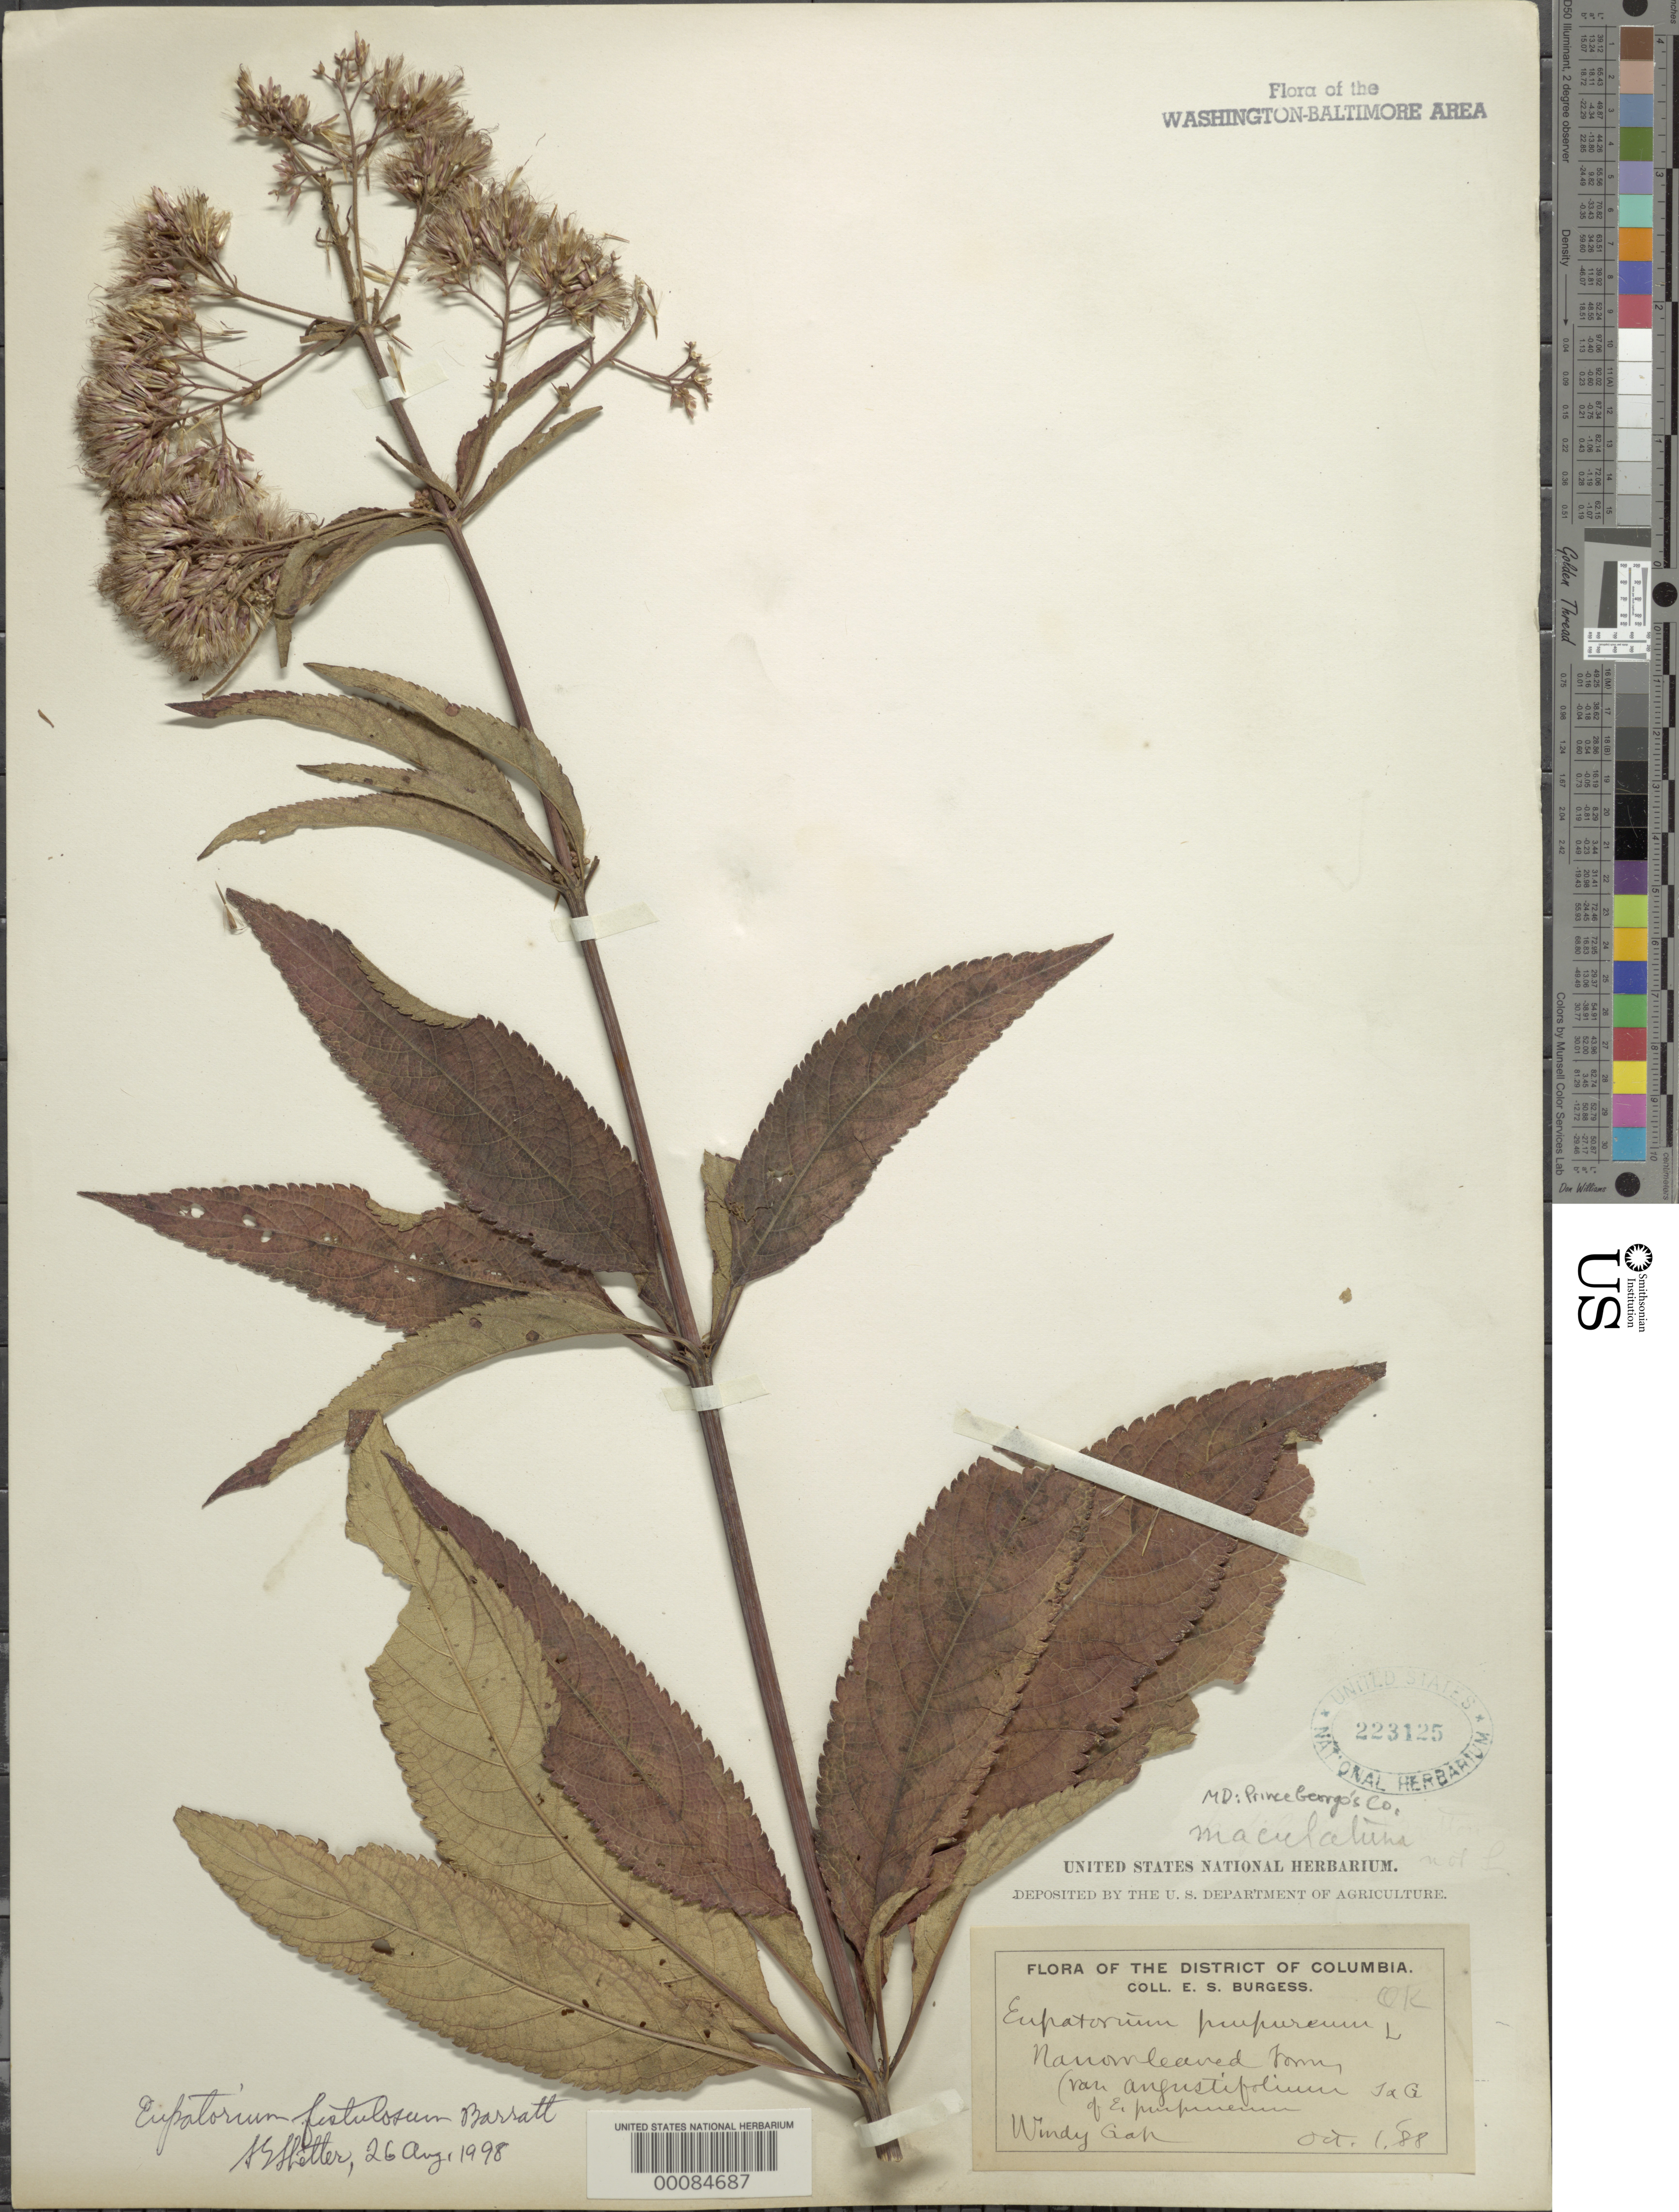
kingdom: Plantae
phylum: Tracheophyta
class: Magnoliopsida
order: Asterales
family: Asteraceae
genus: Eupatorium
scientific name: Eupatorium fistulosum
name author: Barratt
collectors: E. Burgess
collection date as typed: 01 Oct 1888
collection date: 1888-10-01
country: United States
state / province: Maryland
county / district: Prince George's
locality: Windy Gap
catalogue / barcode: US 223125